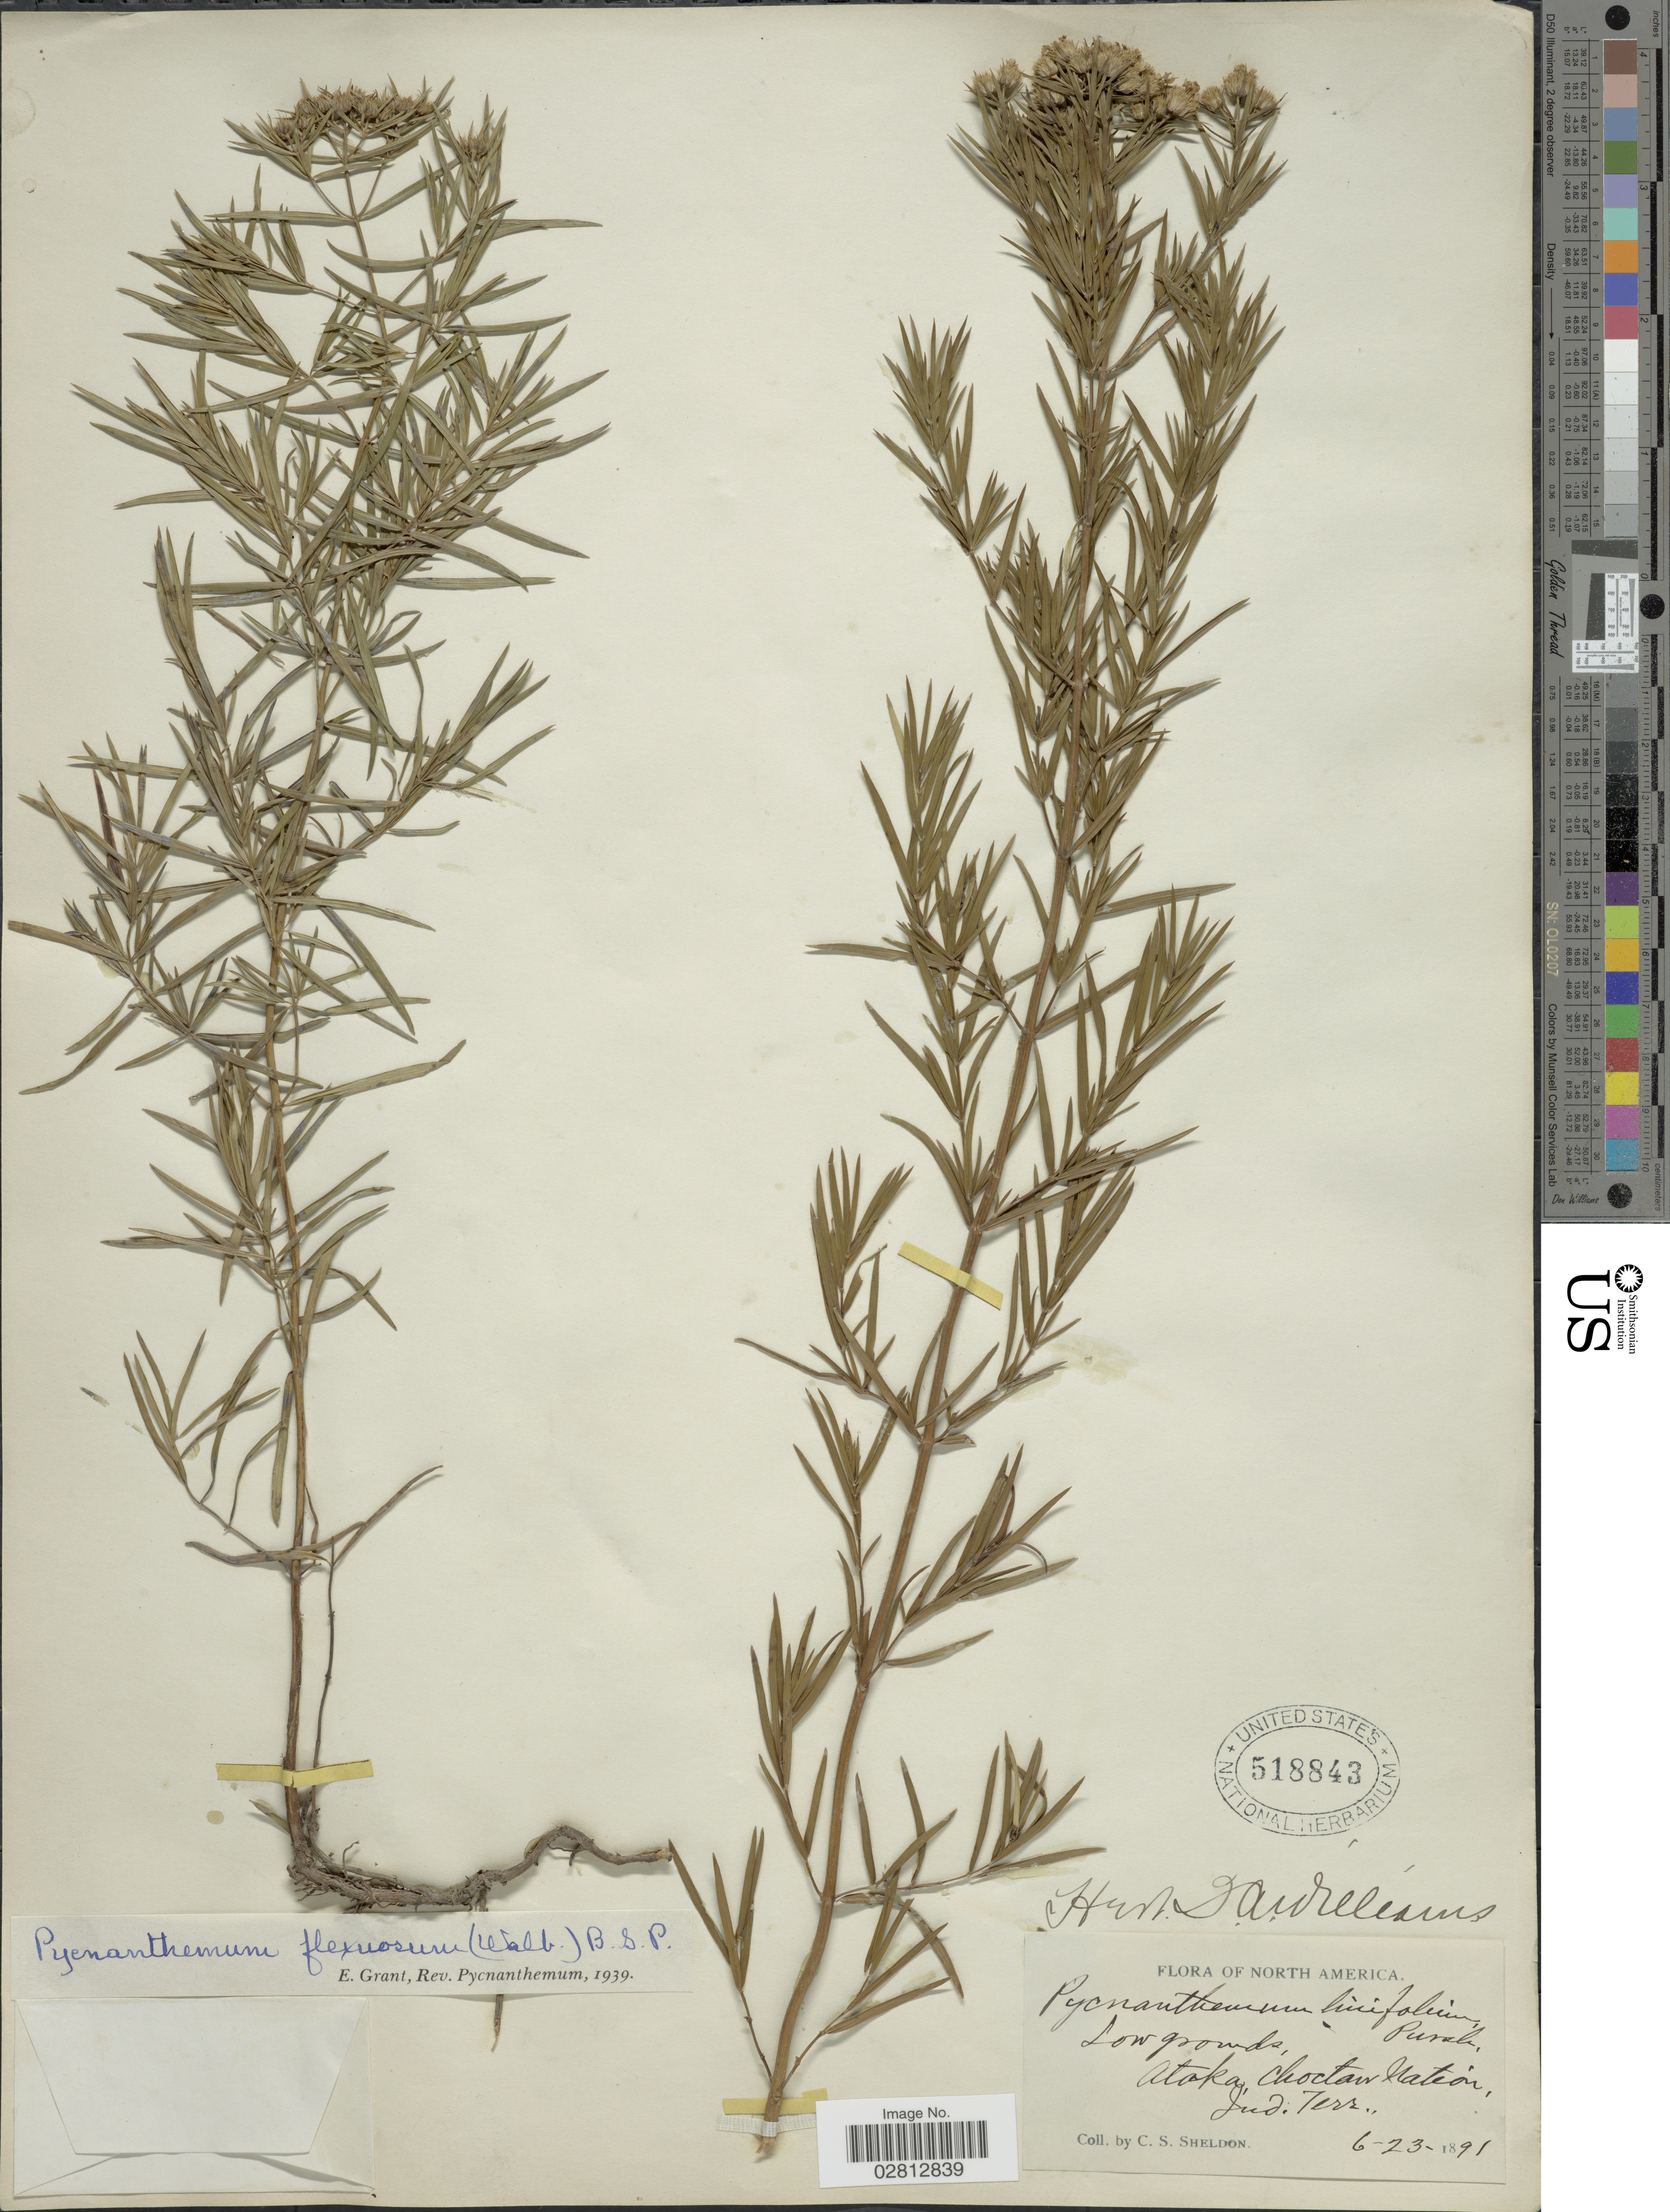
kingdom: Plantae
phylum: Tracheophyta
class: Magnoliopsida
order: Lamiales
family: Lamiaceae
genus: Pycnanthemum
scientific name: Pycnanthemum tenuifolium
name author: Schrad.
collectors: C. S. Sheldon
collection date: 1891-06-23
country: United States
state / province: Oklahoma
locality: Atoka Choctaw Nation, Ind. Terr.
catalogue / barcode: US 518843